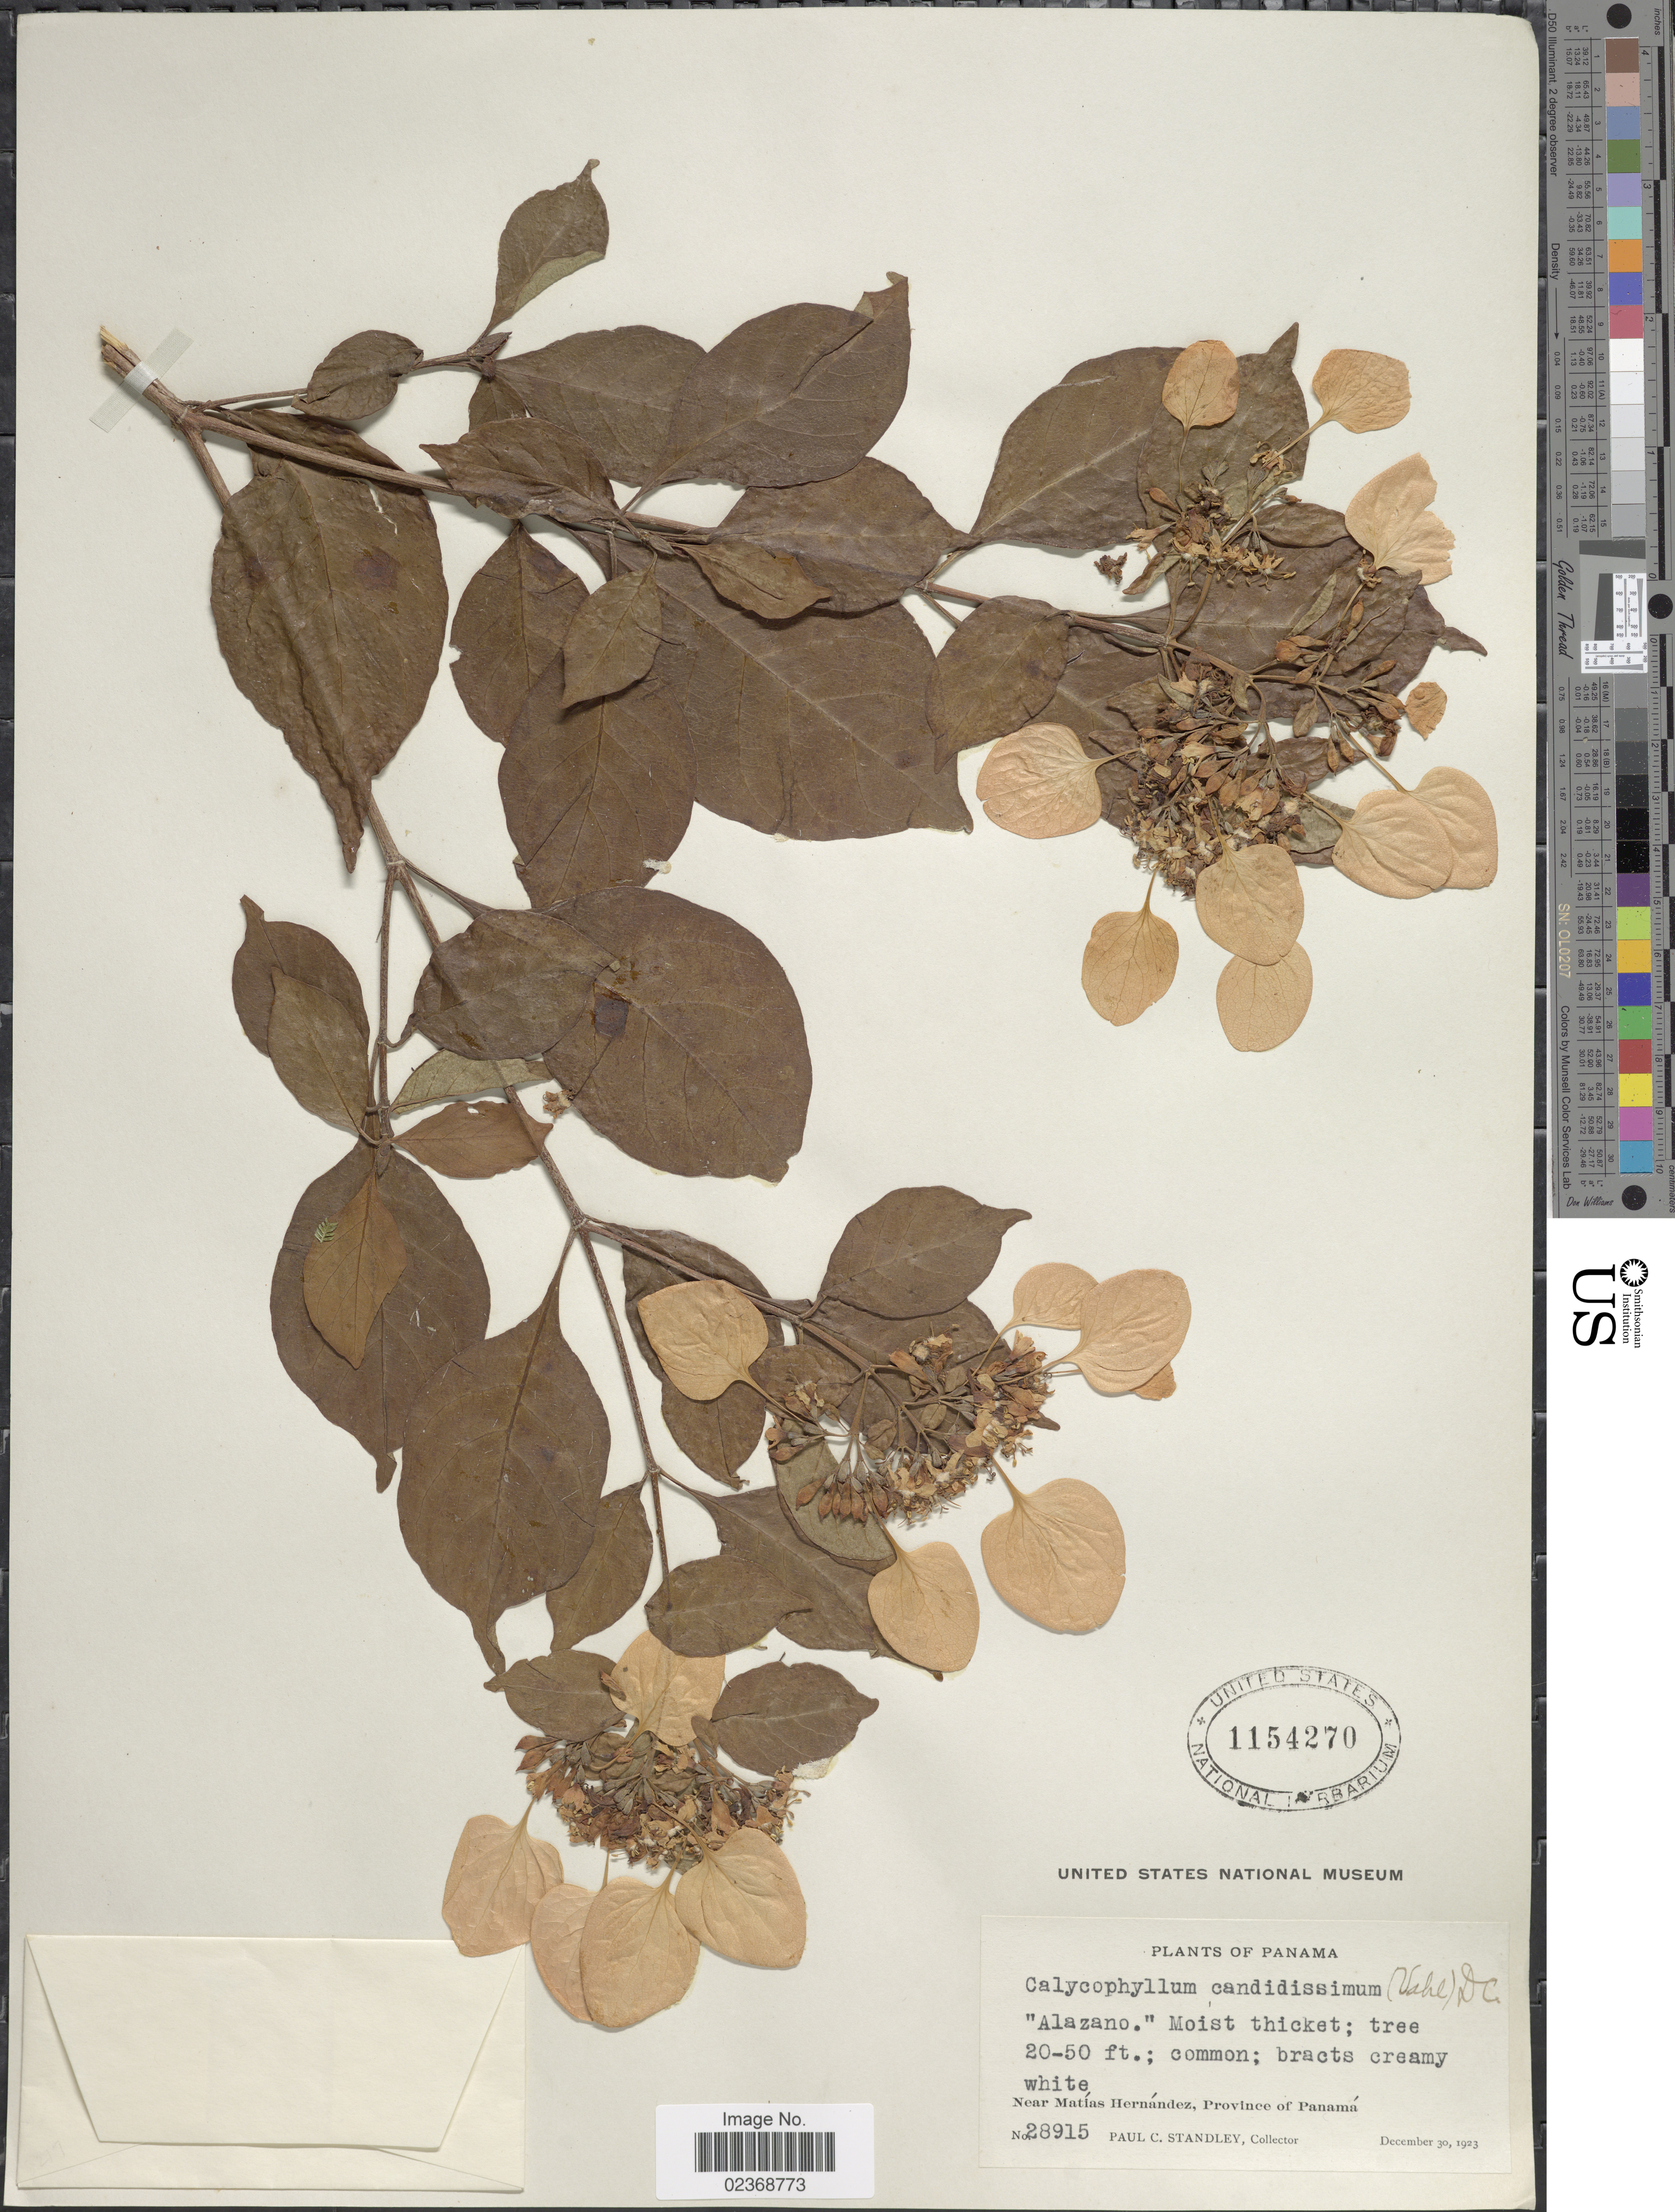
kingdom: Plantae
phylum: Tracheophyta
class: Magnoliopsida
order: Gentianales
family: Rubiaceae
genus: Calycophyllum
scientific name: Calycophyllum candidissimum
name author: (Vahl) DC.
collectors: P. C. Standley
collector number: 28915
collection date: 1923-12-30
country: Panama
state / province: Panamá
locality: Alazano.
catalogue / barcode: US 1154270